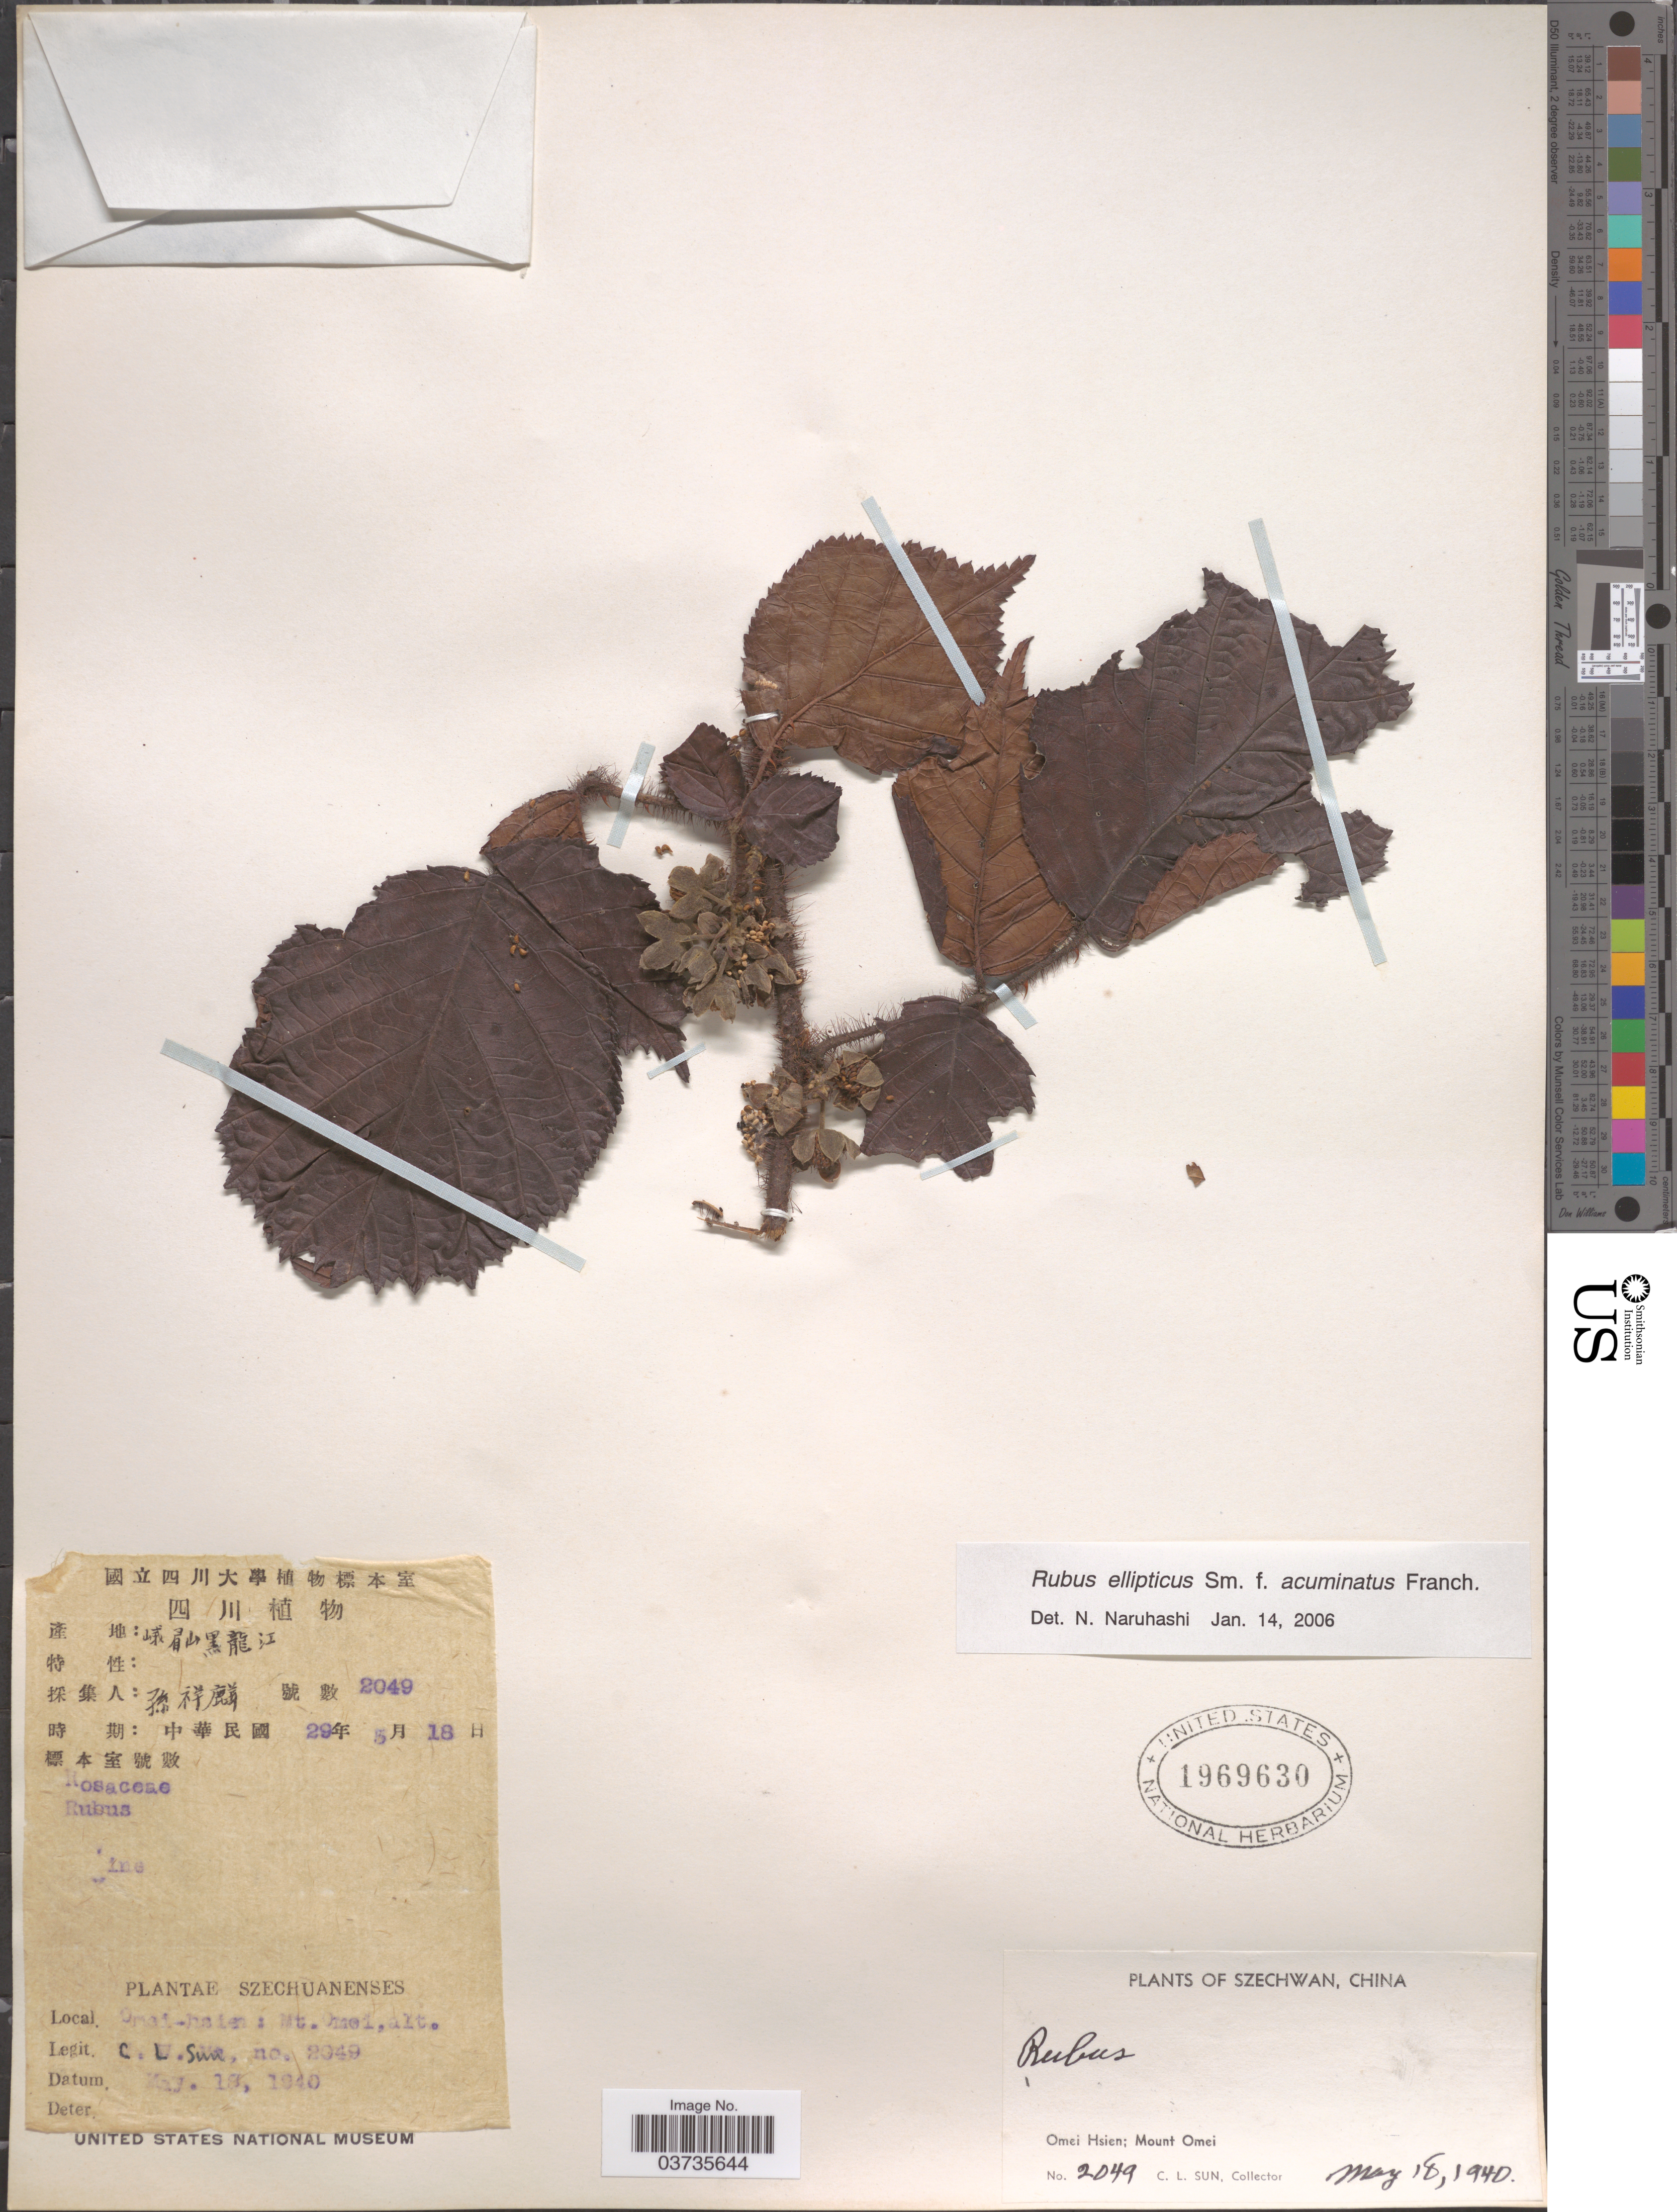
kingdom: Plantae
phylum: Tracheophyta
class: Magnoliopsida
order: Rosales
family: Rosaceae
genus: Rubus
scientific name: Rubus ellipticus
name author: Sm.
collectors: C. Sun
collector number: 2049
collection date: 1940-05-18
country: China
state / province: Sichuan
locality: Szechwan, Omei Hsien; Mount Omei.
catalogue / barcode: US 1969630